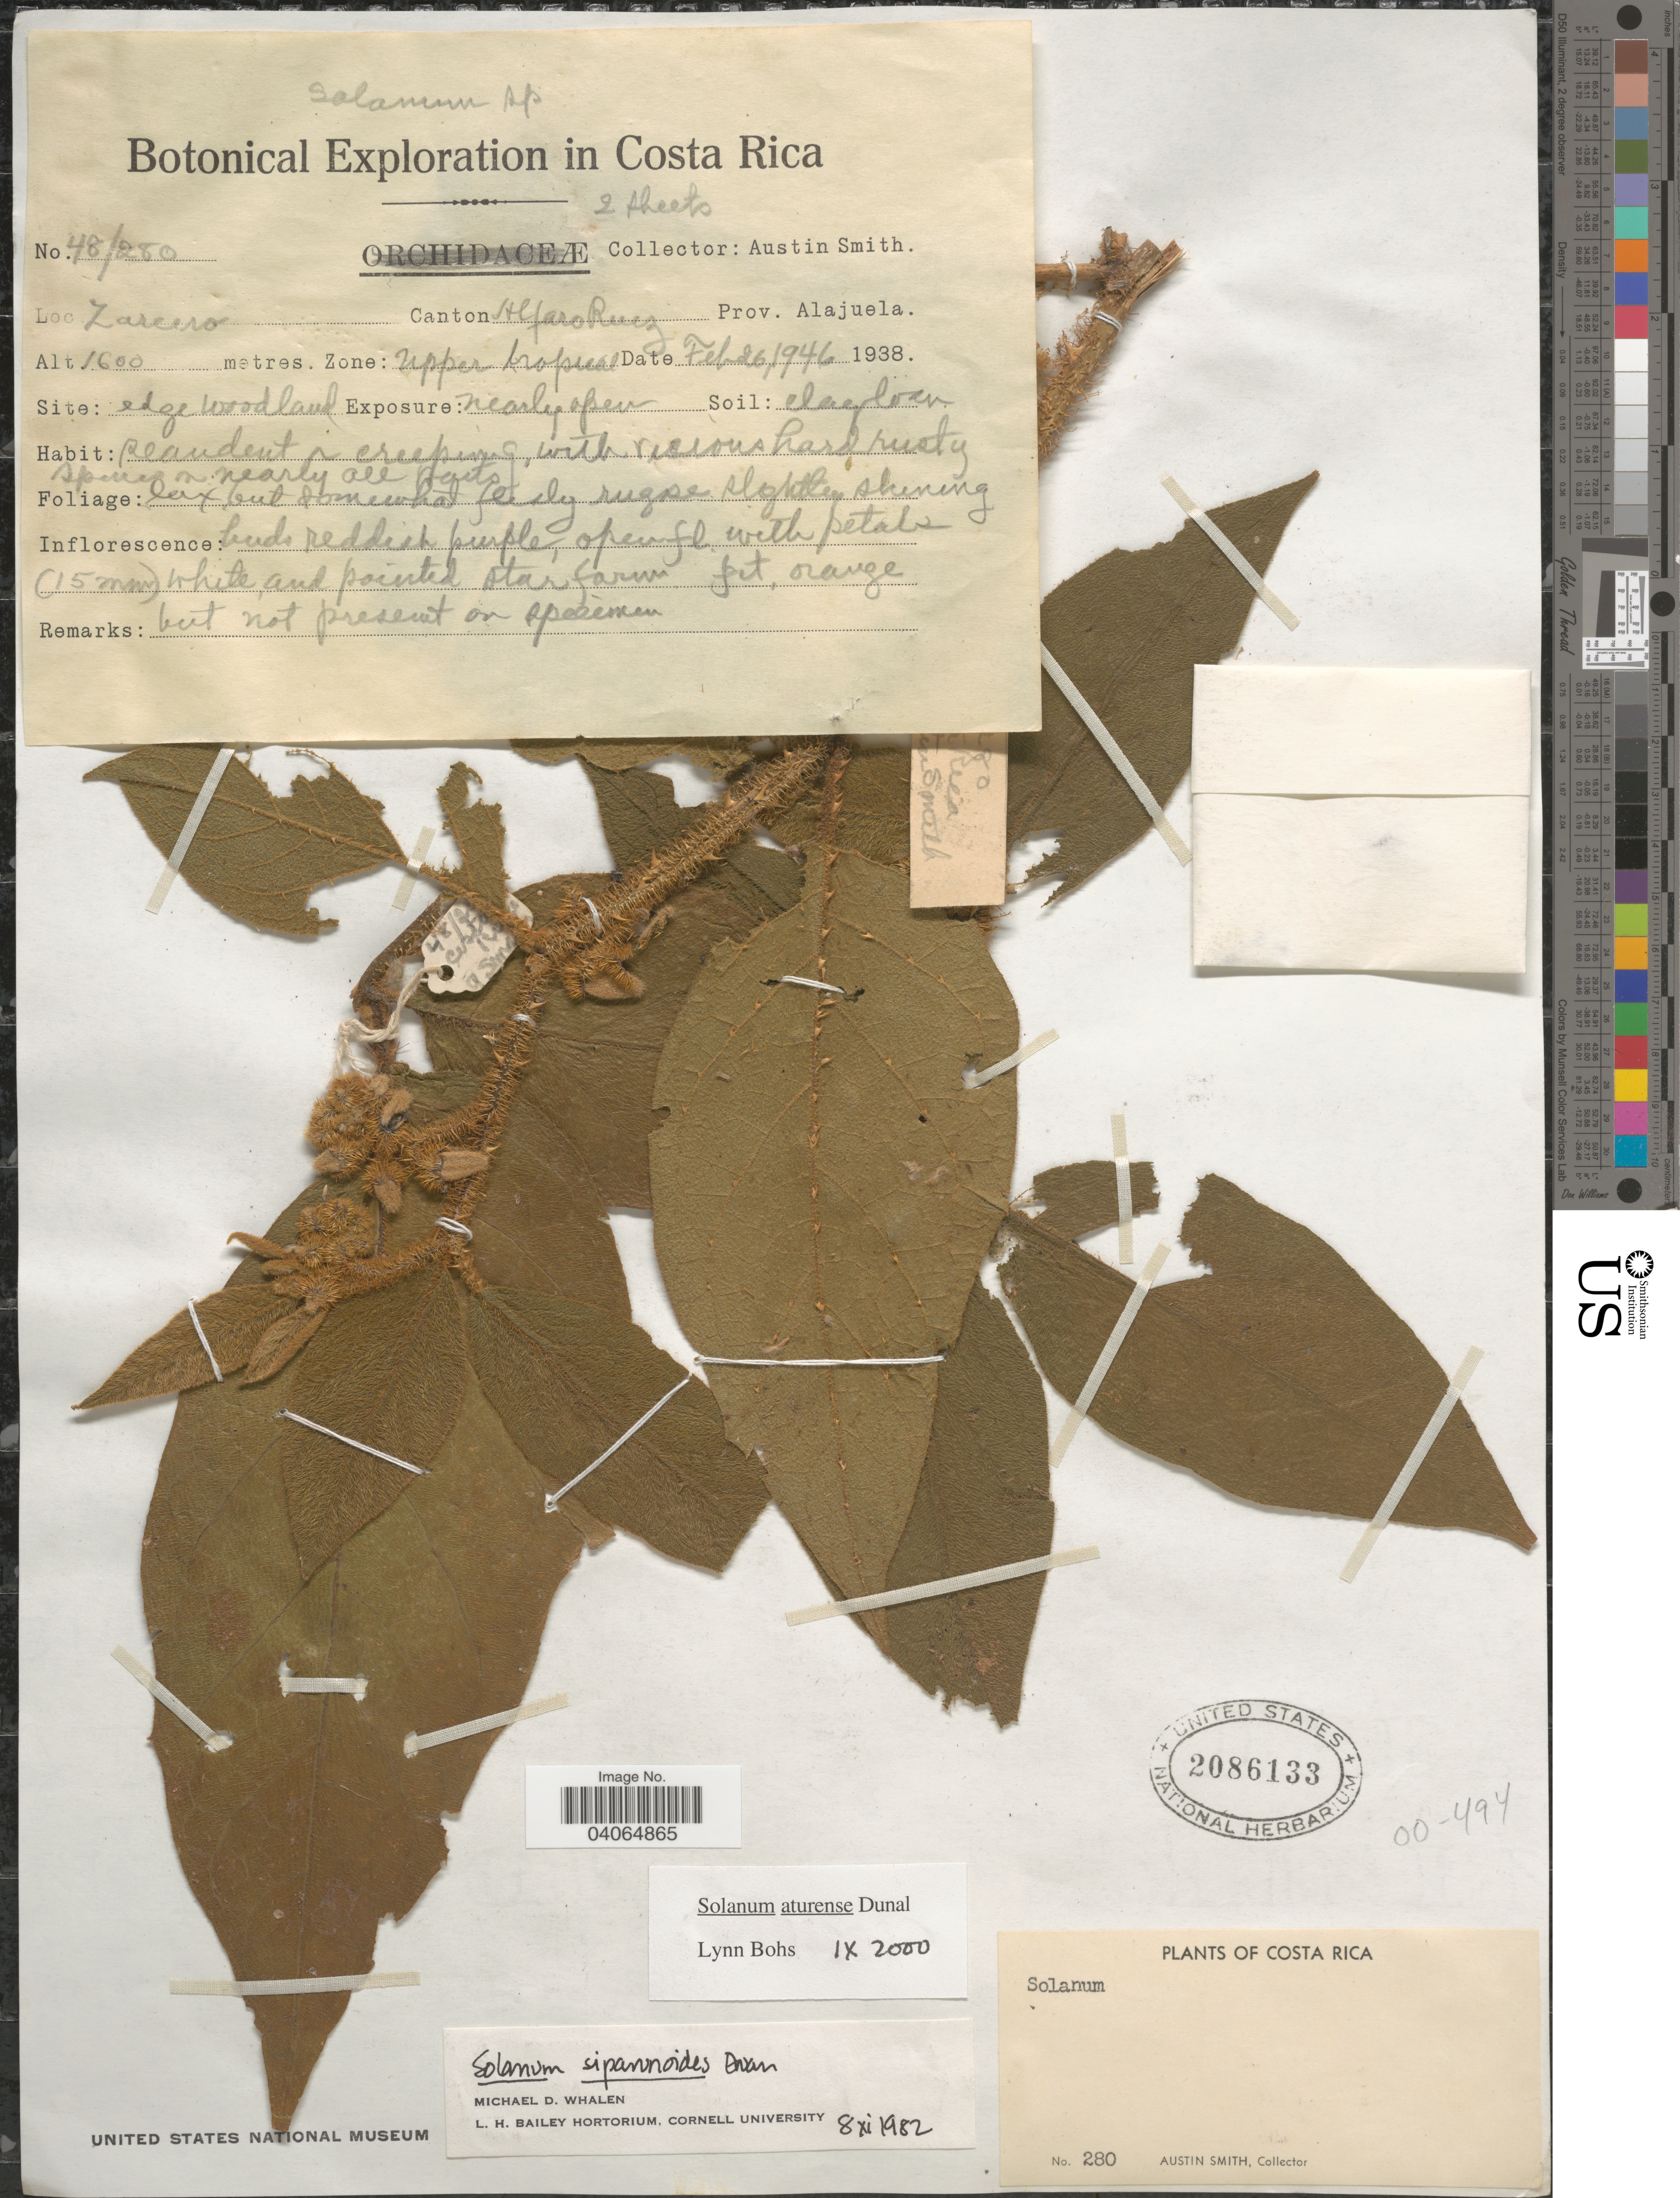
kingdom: Plantae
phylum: Tracheophyta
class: Magnoliopsida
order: Solanales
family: Solanaceae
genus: Solanum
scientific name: Solanum aturense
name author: Humb. & Bonpl. ex Dunal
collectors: Aust P. Smith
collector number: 48/280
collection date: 1946-02-26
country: Costa Rica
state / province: Alajuela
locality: Zarcero. Canton Alfaro Ruiz. Zone Upper tropical.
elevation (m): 1600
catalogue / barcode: US 2086133